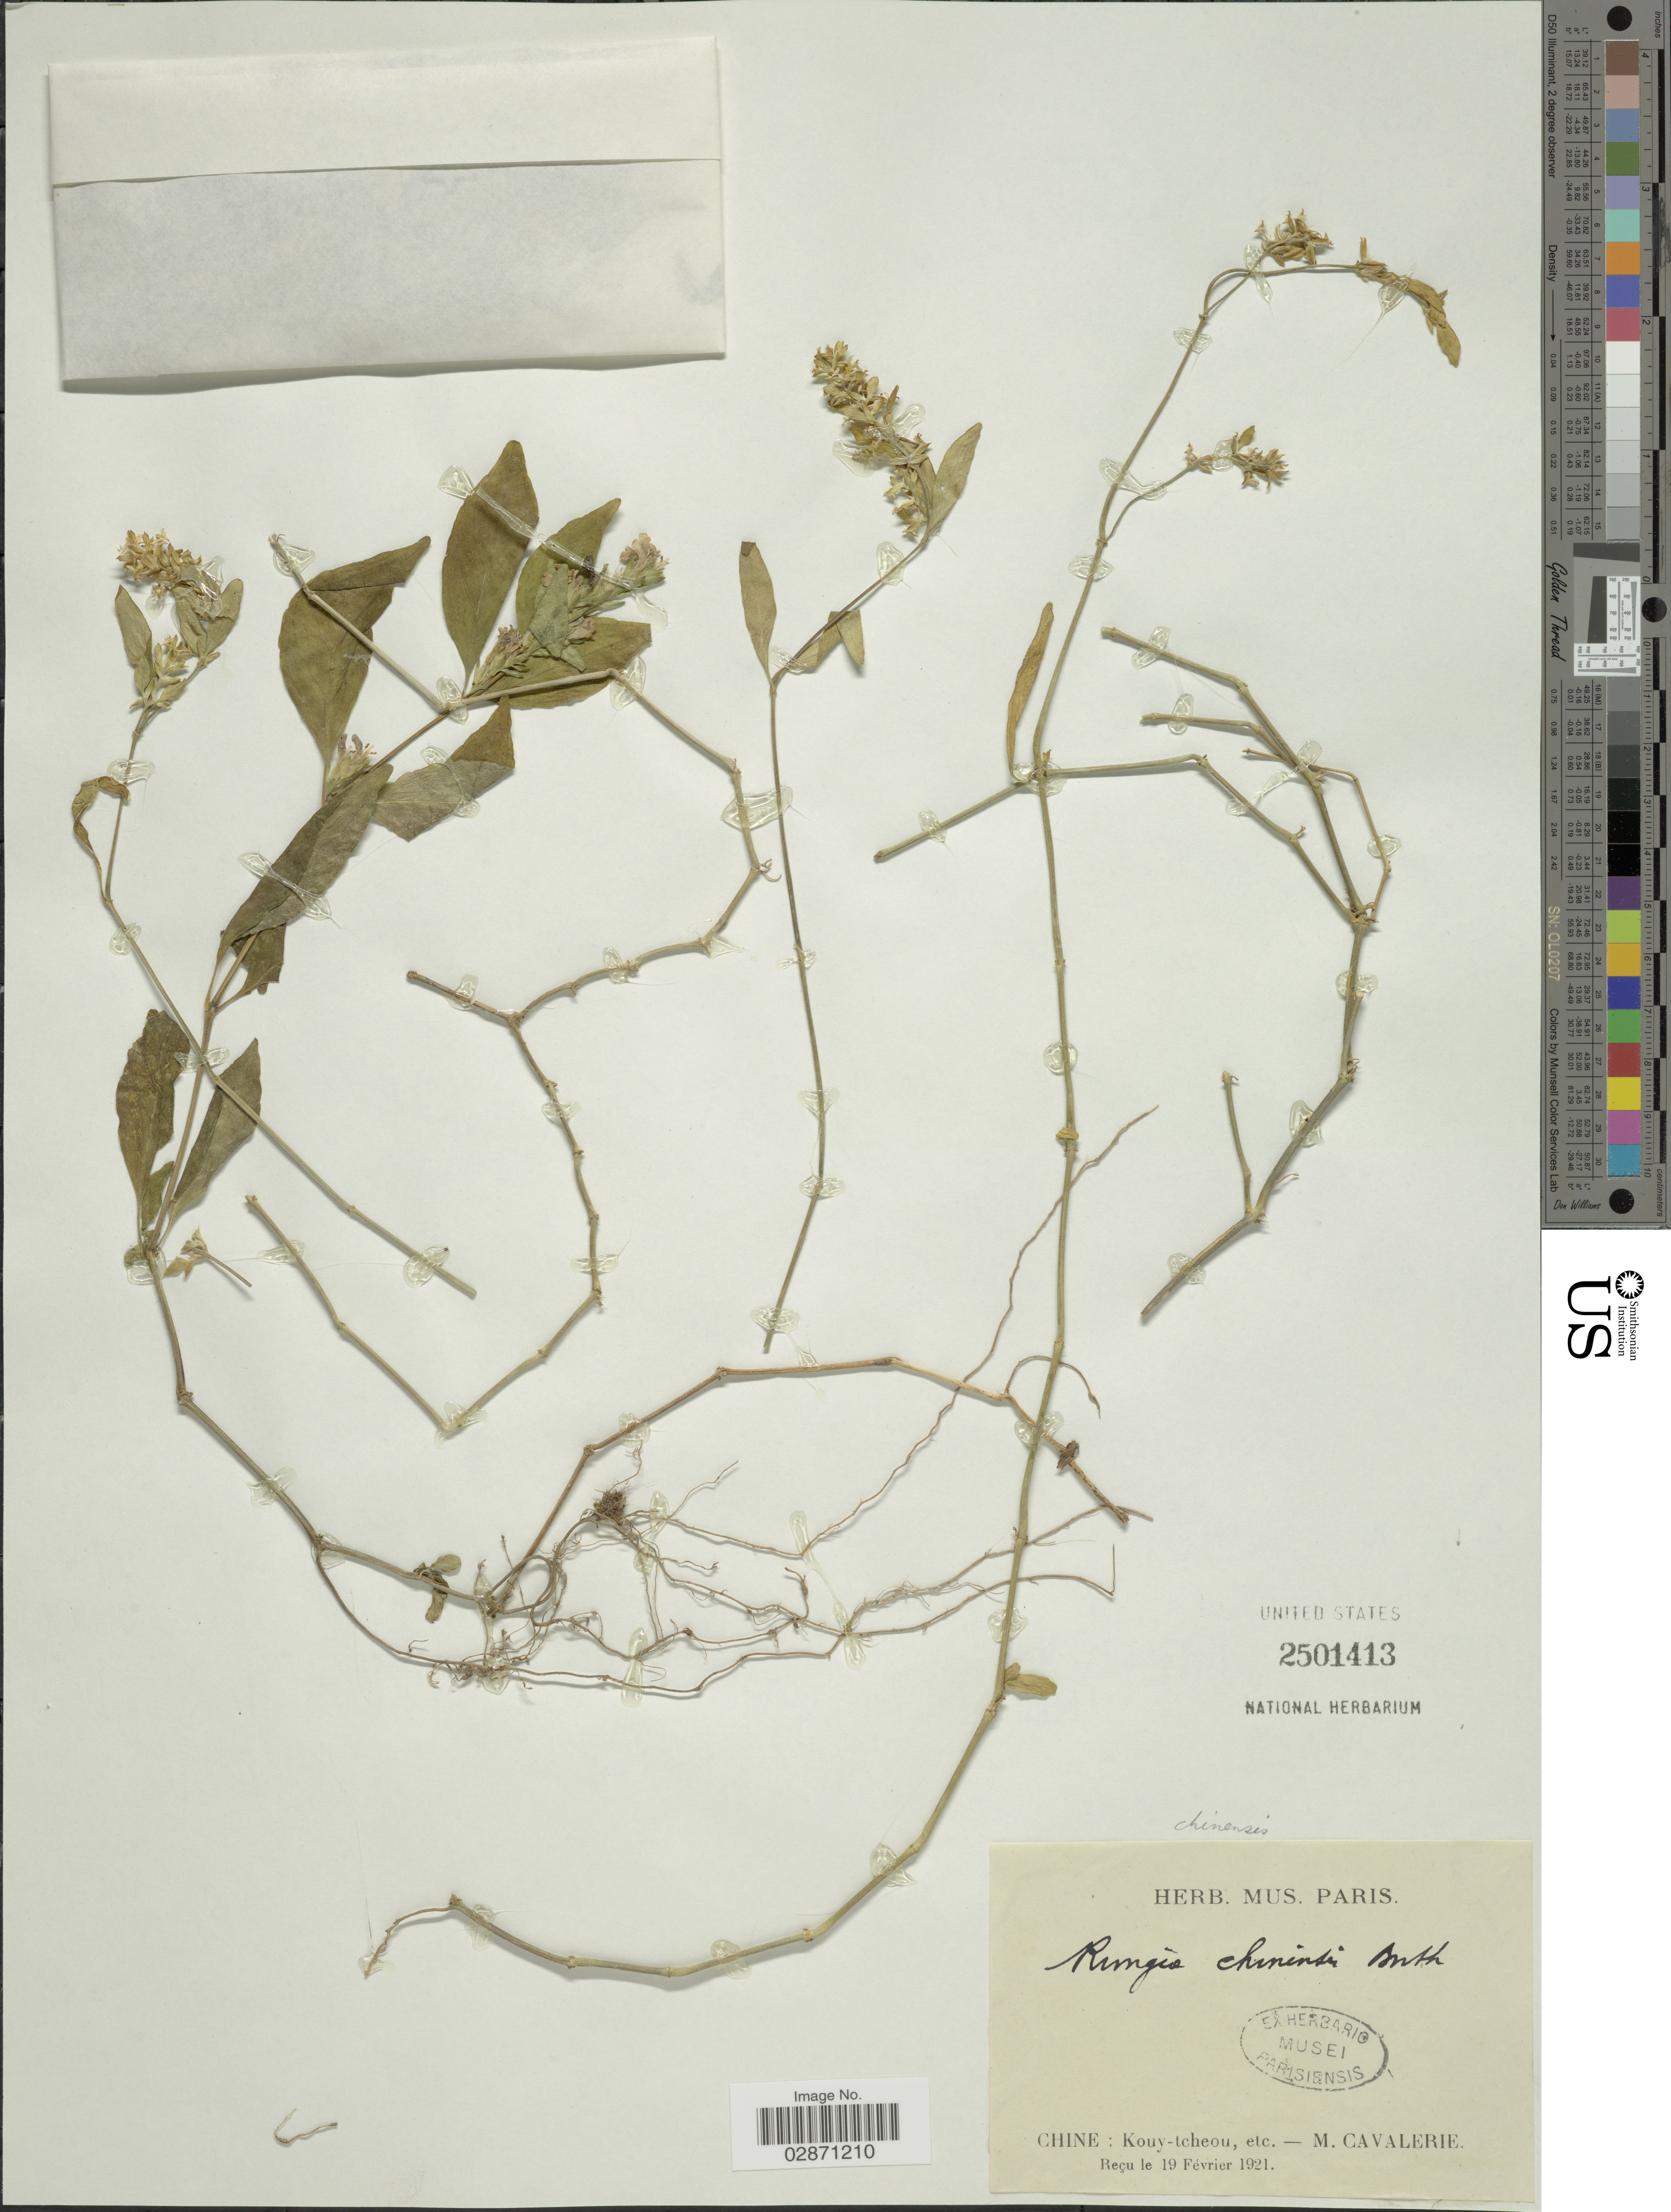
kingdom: Plantae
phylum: Tracheophyta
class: Magnoliopsida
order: Lamiales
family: Acanthaceae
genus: Rungia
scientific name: Rungia chinensis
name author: Benth.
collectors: M. Cavalerie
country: China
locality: Chine: Kouy-tcheou, etc.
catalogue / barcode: US 2501413